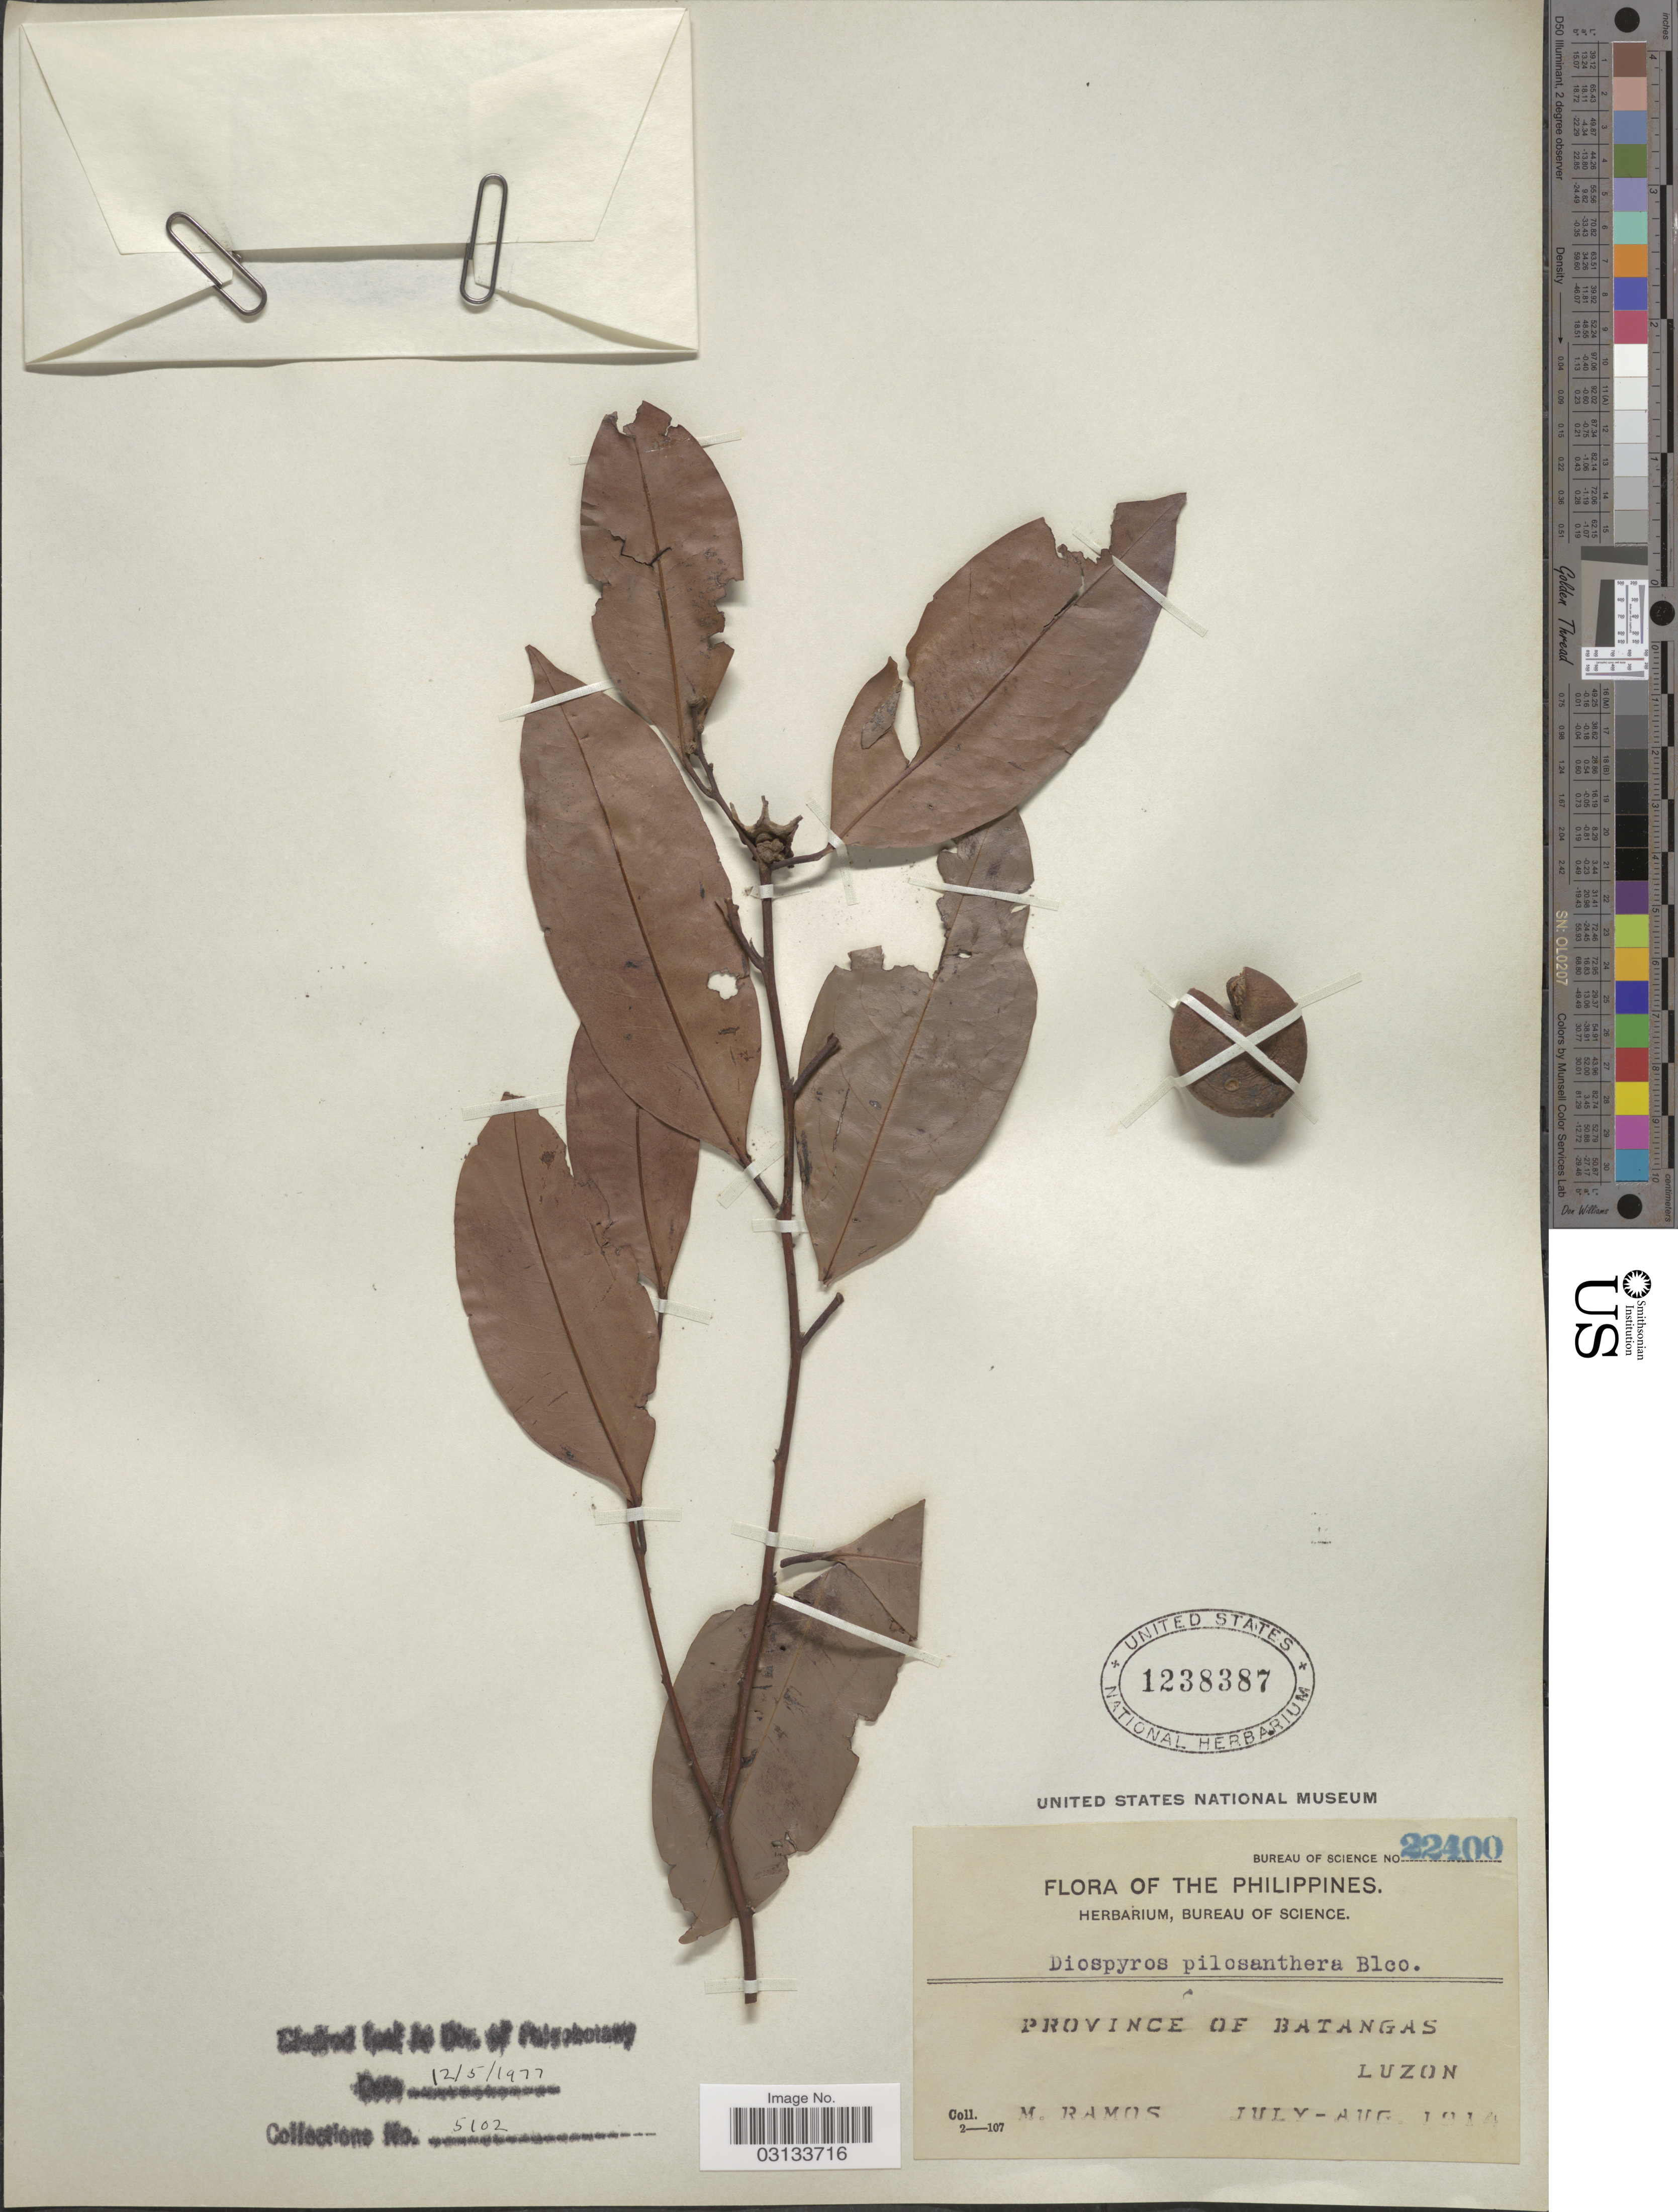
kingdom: Plantae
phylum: Tracheophyta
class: Magnoliopsida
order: Ericales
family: Ebenaceae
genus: Diospyros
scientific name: Diospyros pilosanthera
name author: Blanco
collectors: M. Ramos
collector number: Bureau of Science 22400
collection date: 1914-07/1914-08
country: Philippines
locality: Province of Batangas. Luzon.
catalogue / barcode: US 1238387